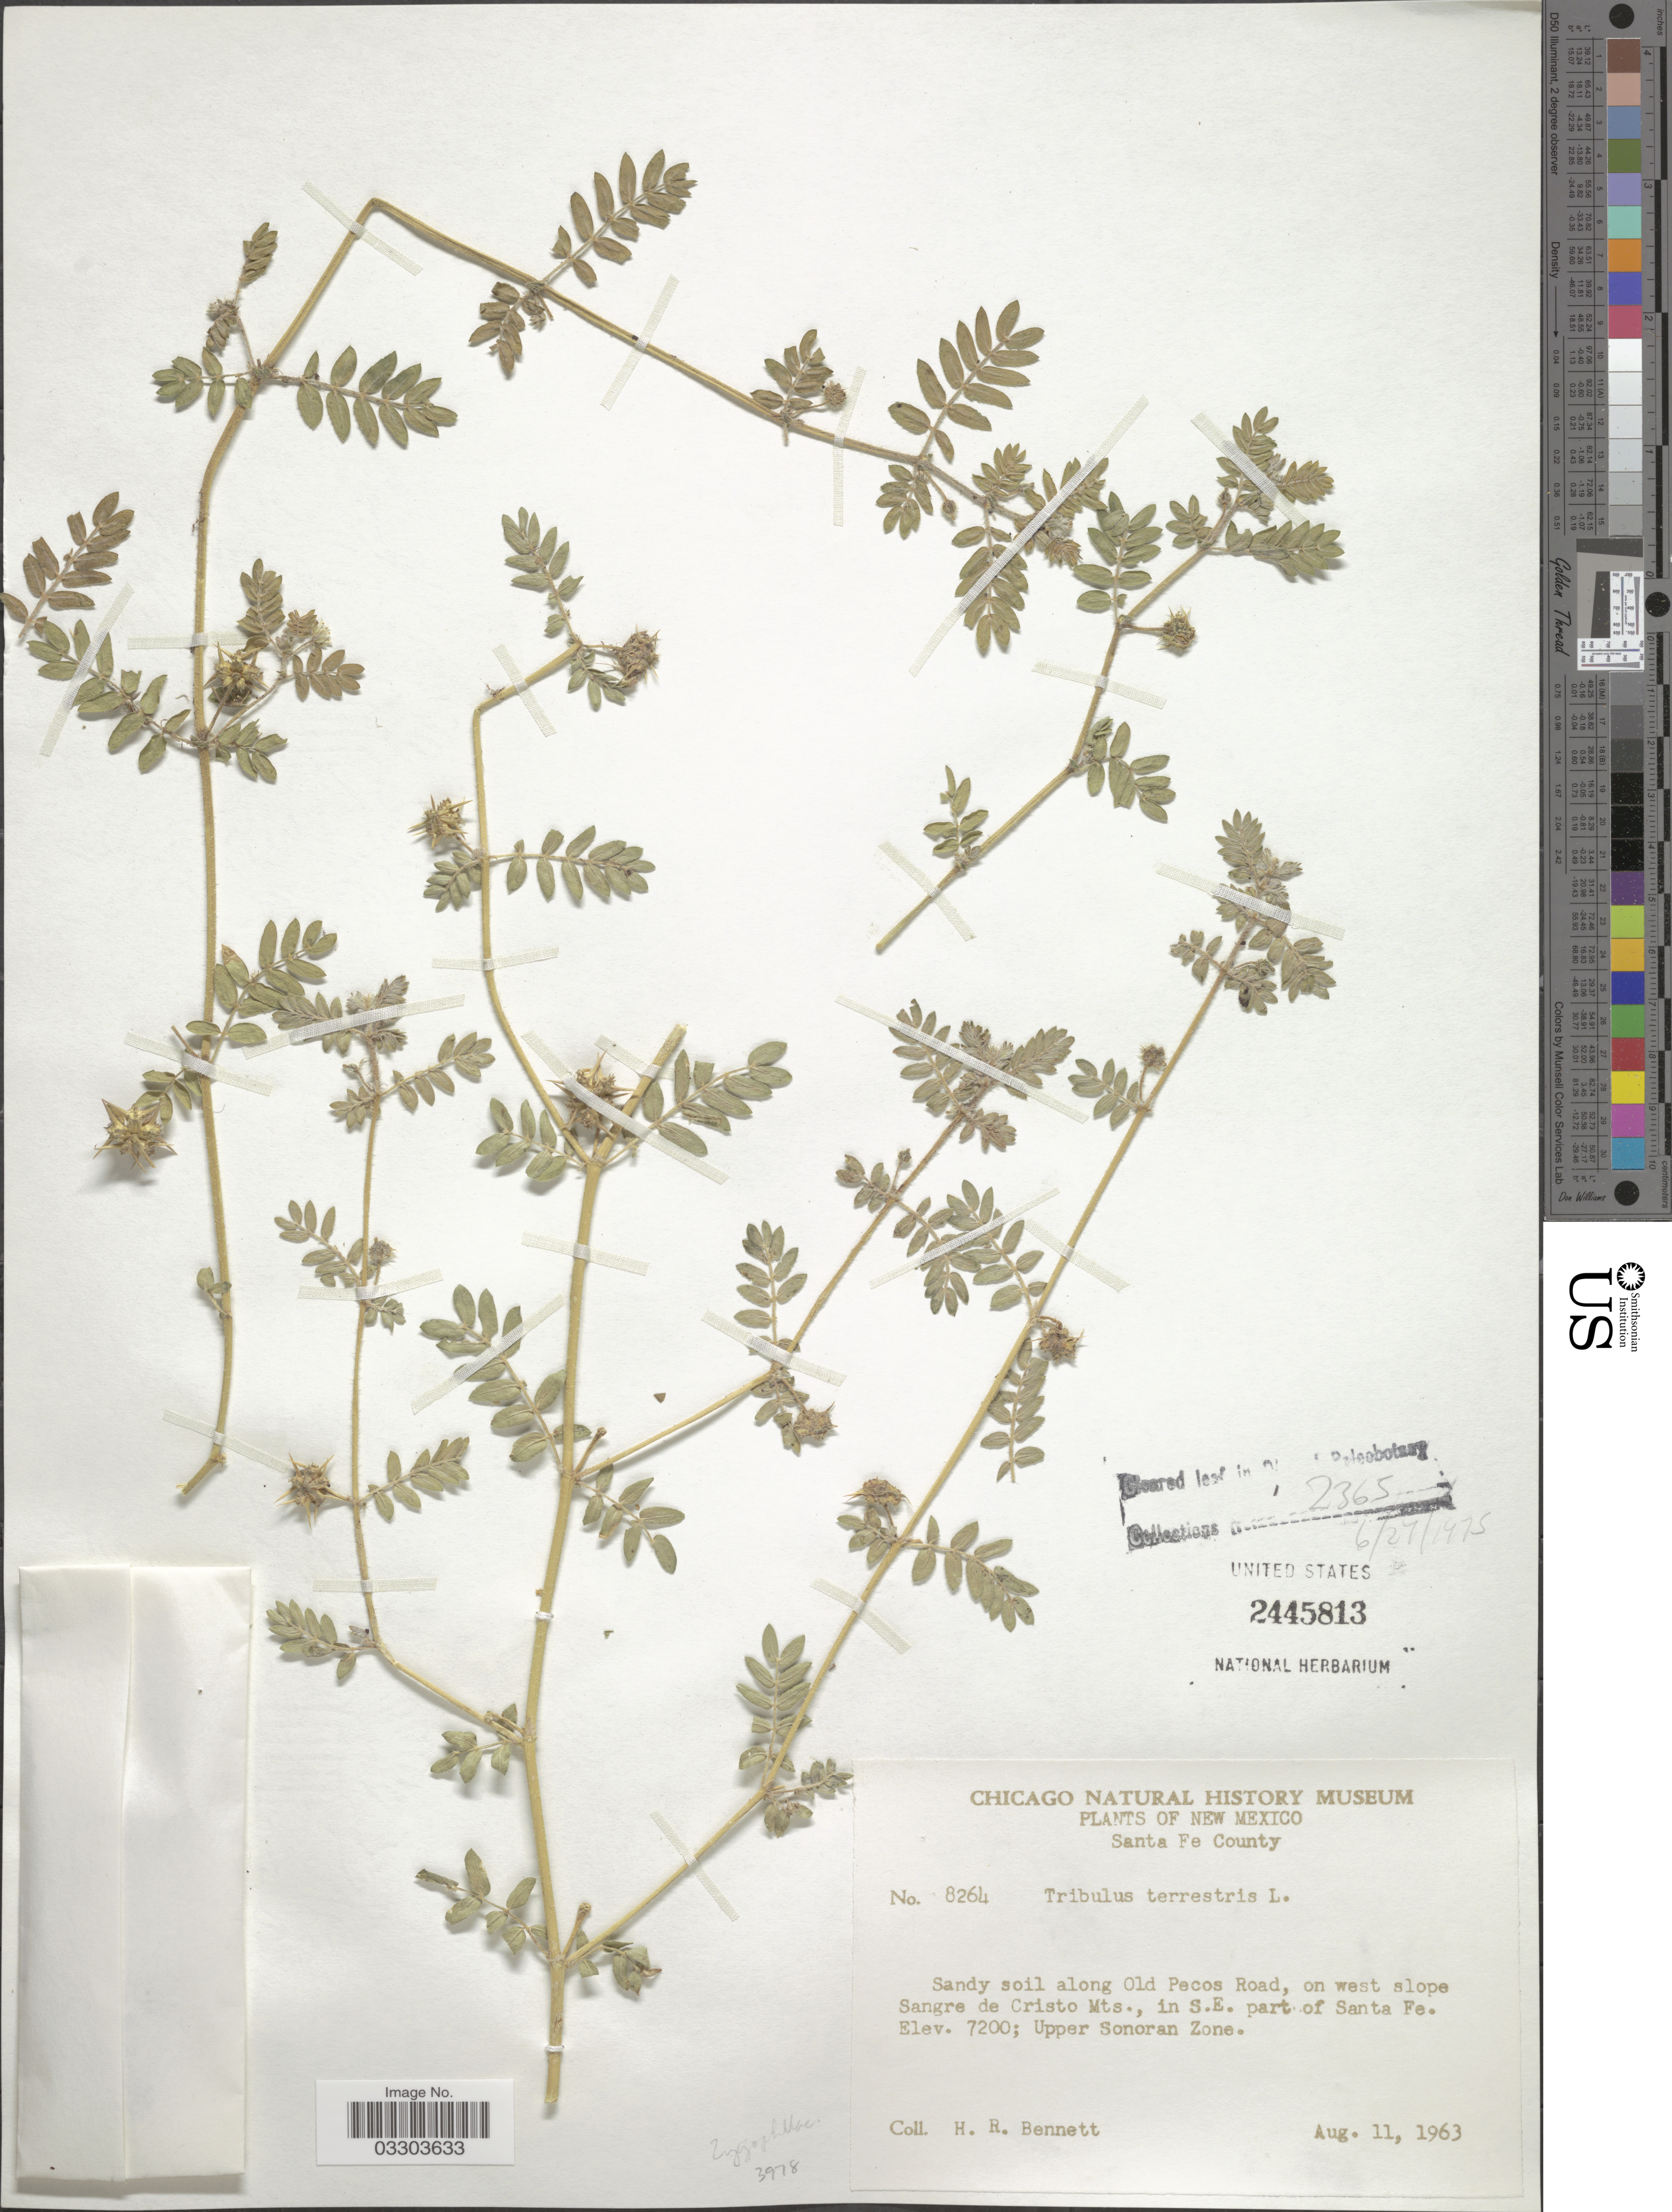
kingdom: Plantae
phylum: Tracheophyta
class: Magnoliopsida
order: Zygophyllales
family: Zygophyllaceae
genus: Tribulus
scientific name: Tribulus terrestris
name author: L.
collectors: H. R. Bennett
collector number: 8264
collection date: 1963-08-11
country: United States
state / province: New Mexico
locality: Santa Fe County. Sandy soil along Old Pecos Road, on west slope Sangre de Cristo Mts., on S. E. part of Santa Fe.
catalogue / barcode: US 2445813